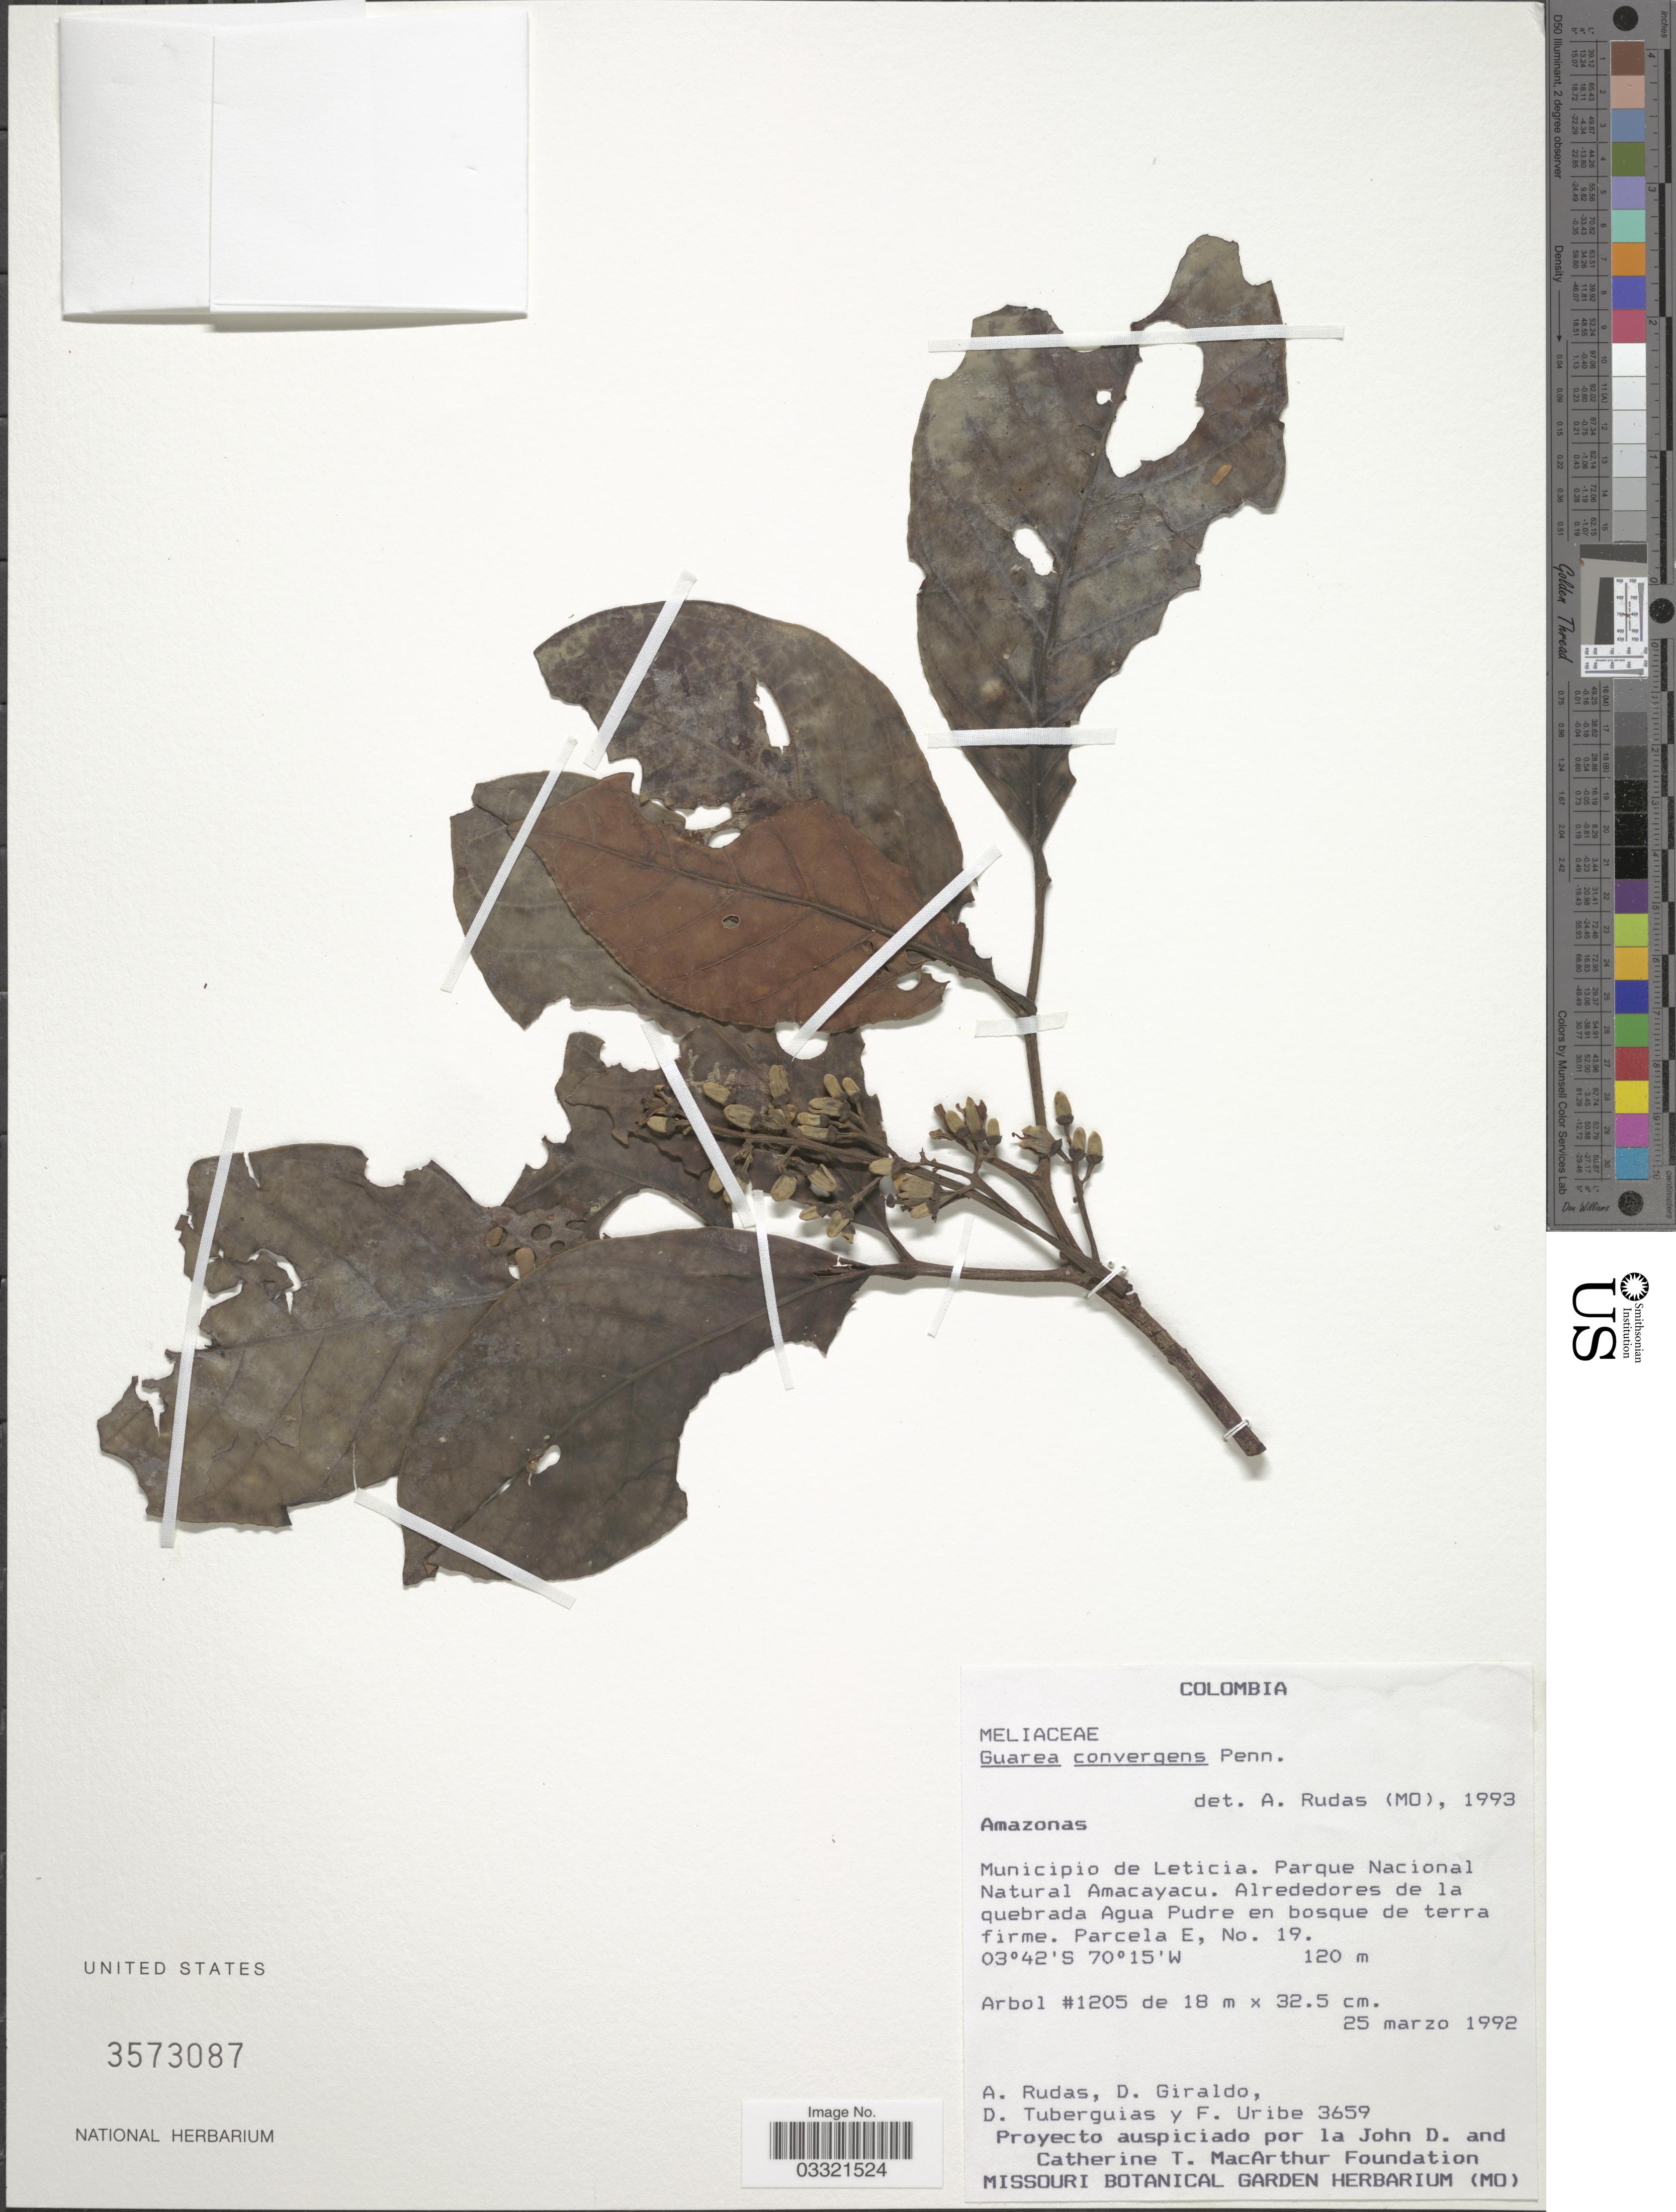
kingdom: Plantae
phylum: Tracheophyta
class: Magnoliopsida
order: Sapindales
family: Meliaceae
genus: Guarea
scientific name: Guarea convergens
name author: T.D. Penn.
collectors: A. Rudas, D. Giraldo, D. Tuberguias & F. Uribe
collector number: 3659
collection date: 1992-03-25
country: Colombia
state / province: Amazônas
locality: Municipio de Leticia. Parque Nacional Natural Amacayacu. Alrededores de la quebrada Agua Pudre en bosque de terra firme. Parcela E, No. 19. [unsure placement]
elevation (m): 120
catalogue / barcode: US 3573087